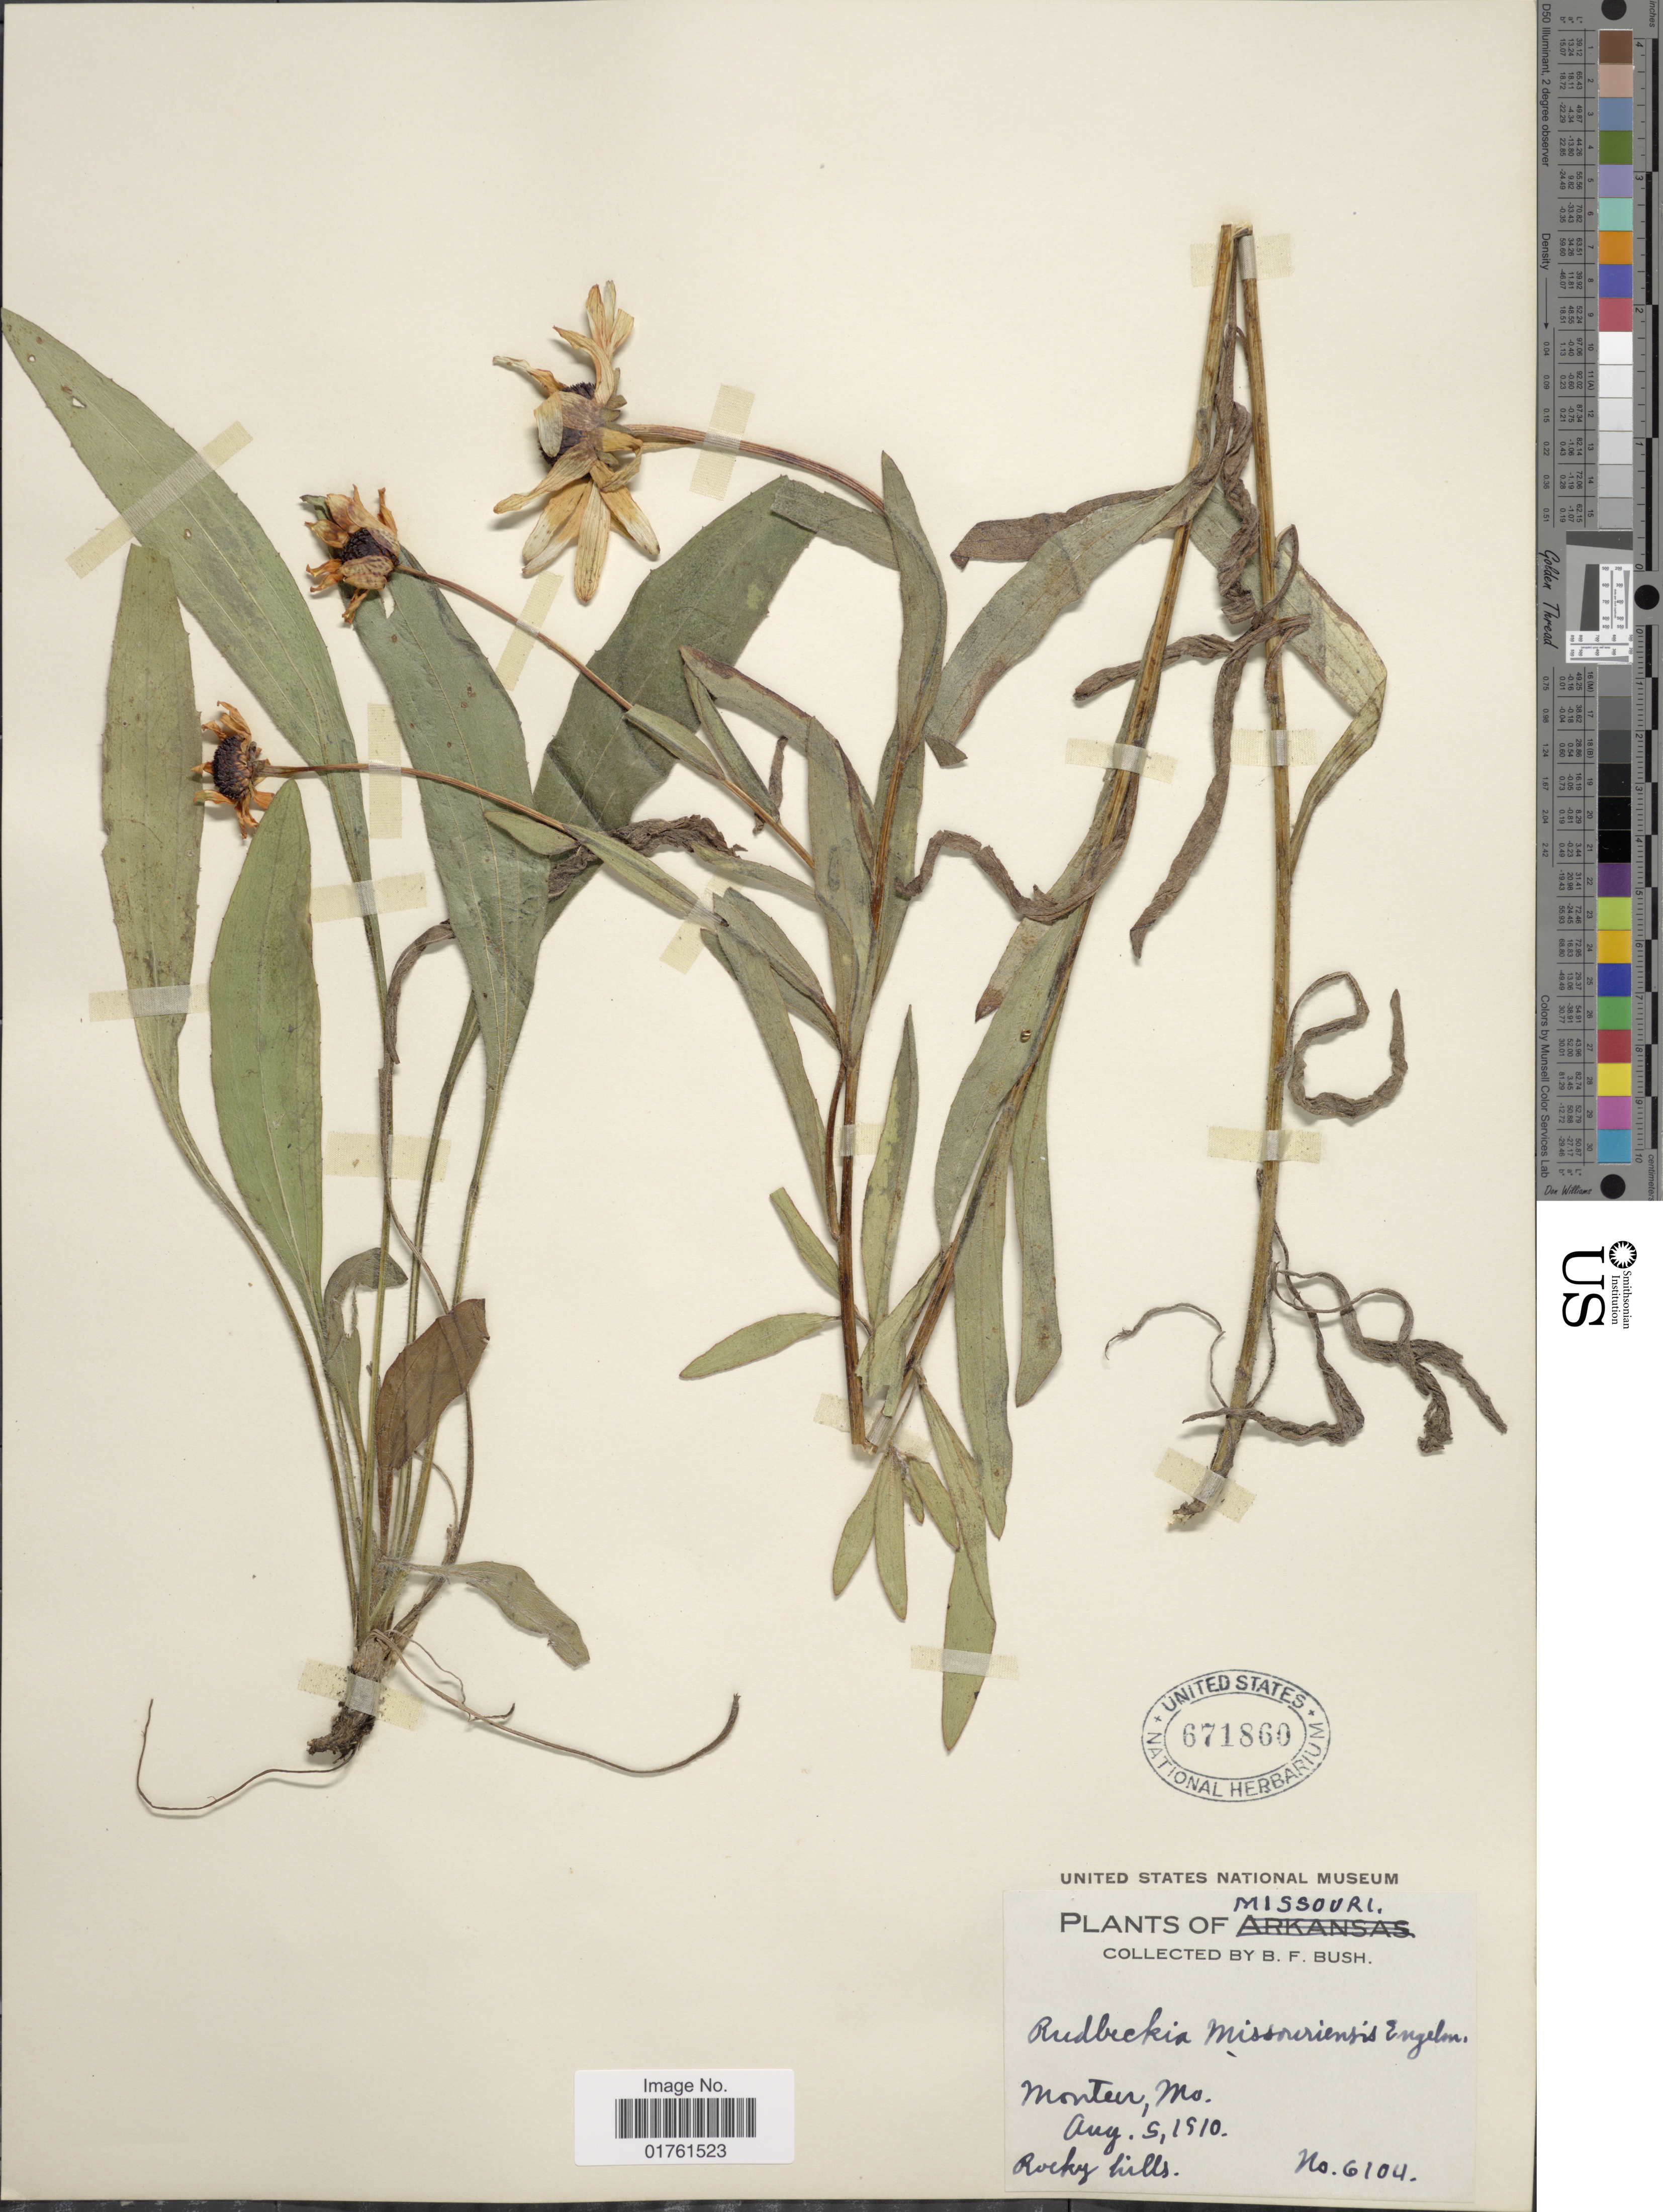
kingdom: Plantae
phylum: Tracheophyta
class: Magnoliopsida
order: Asterales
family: Asteraceae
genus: Rudbeckia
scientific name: Rudbeckia missouriensis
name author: Engelm. ex C.L. Boynton & Beadle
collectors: B. F. Bush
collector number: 6104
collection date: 1910-08-05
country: United States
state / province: Missouri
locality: Monteer, Rocky hills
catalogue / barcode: US 671860